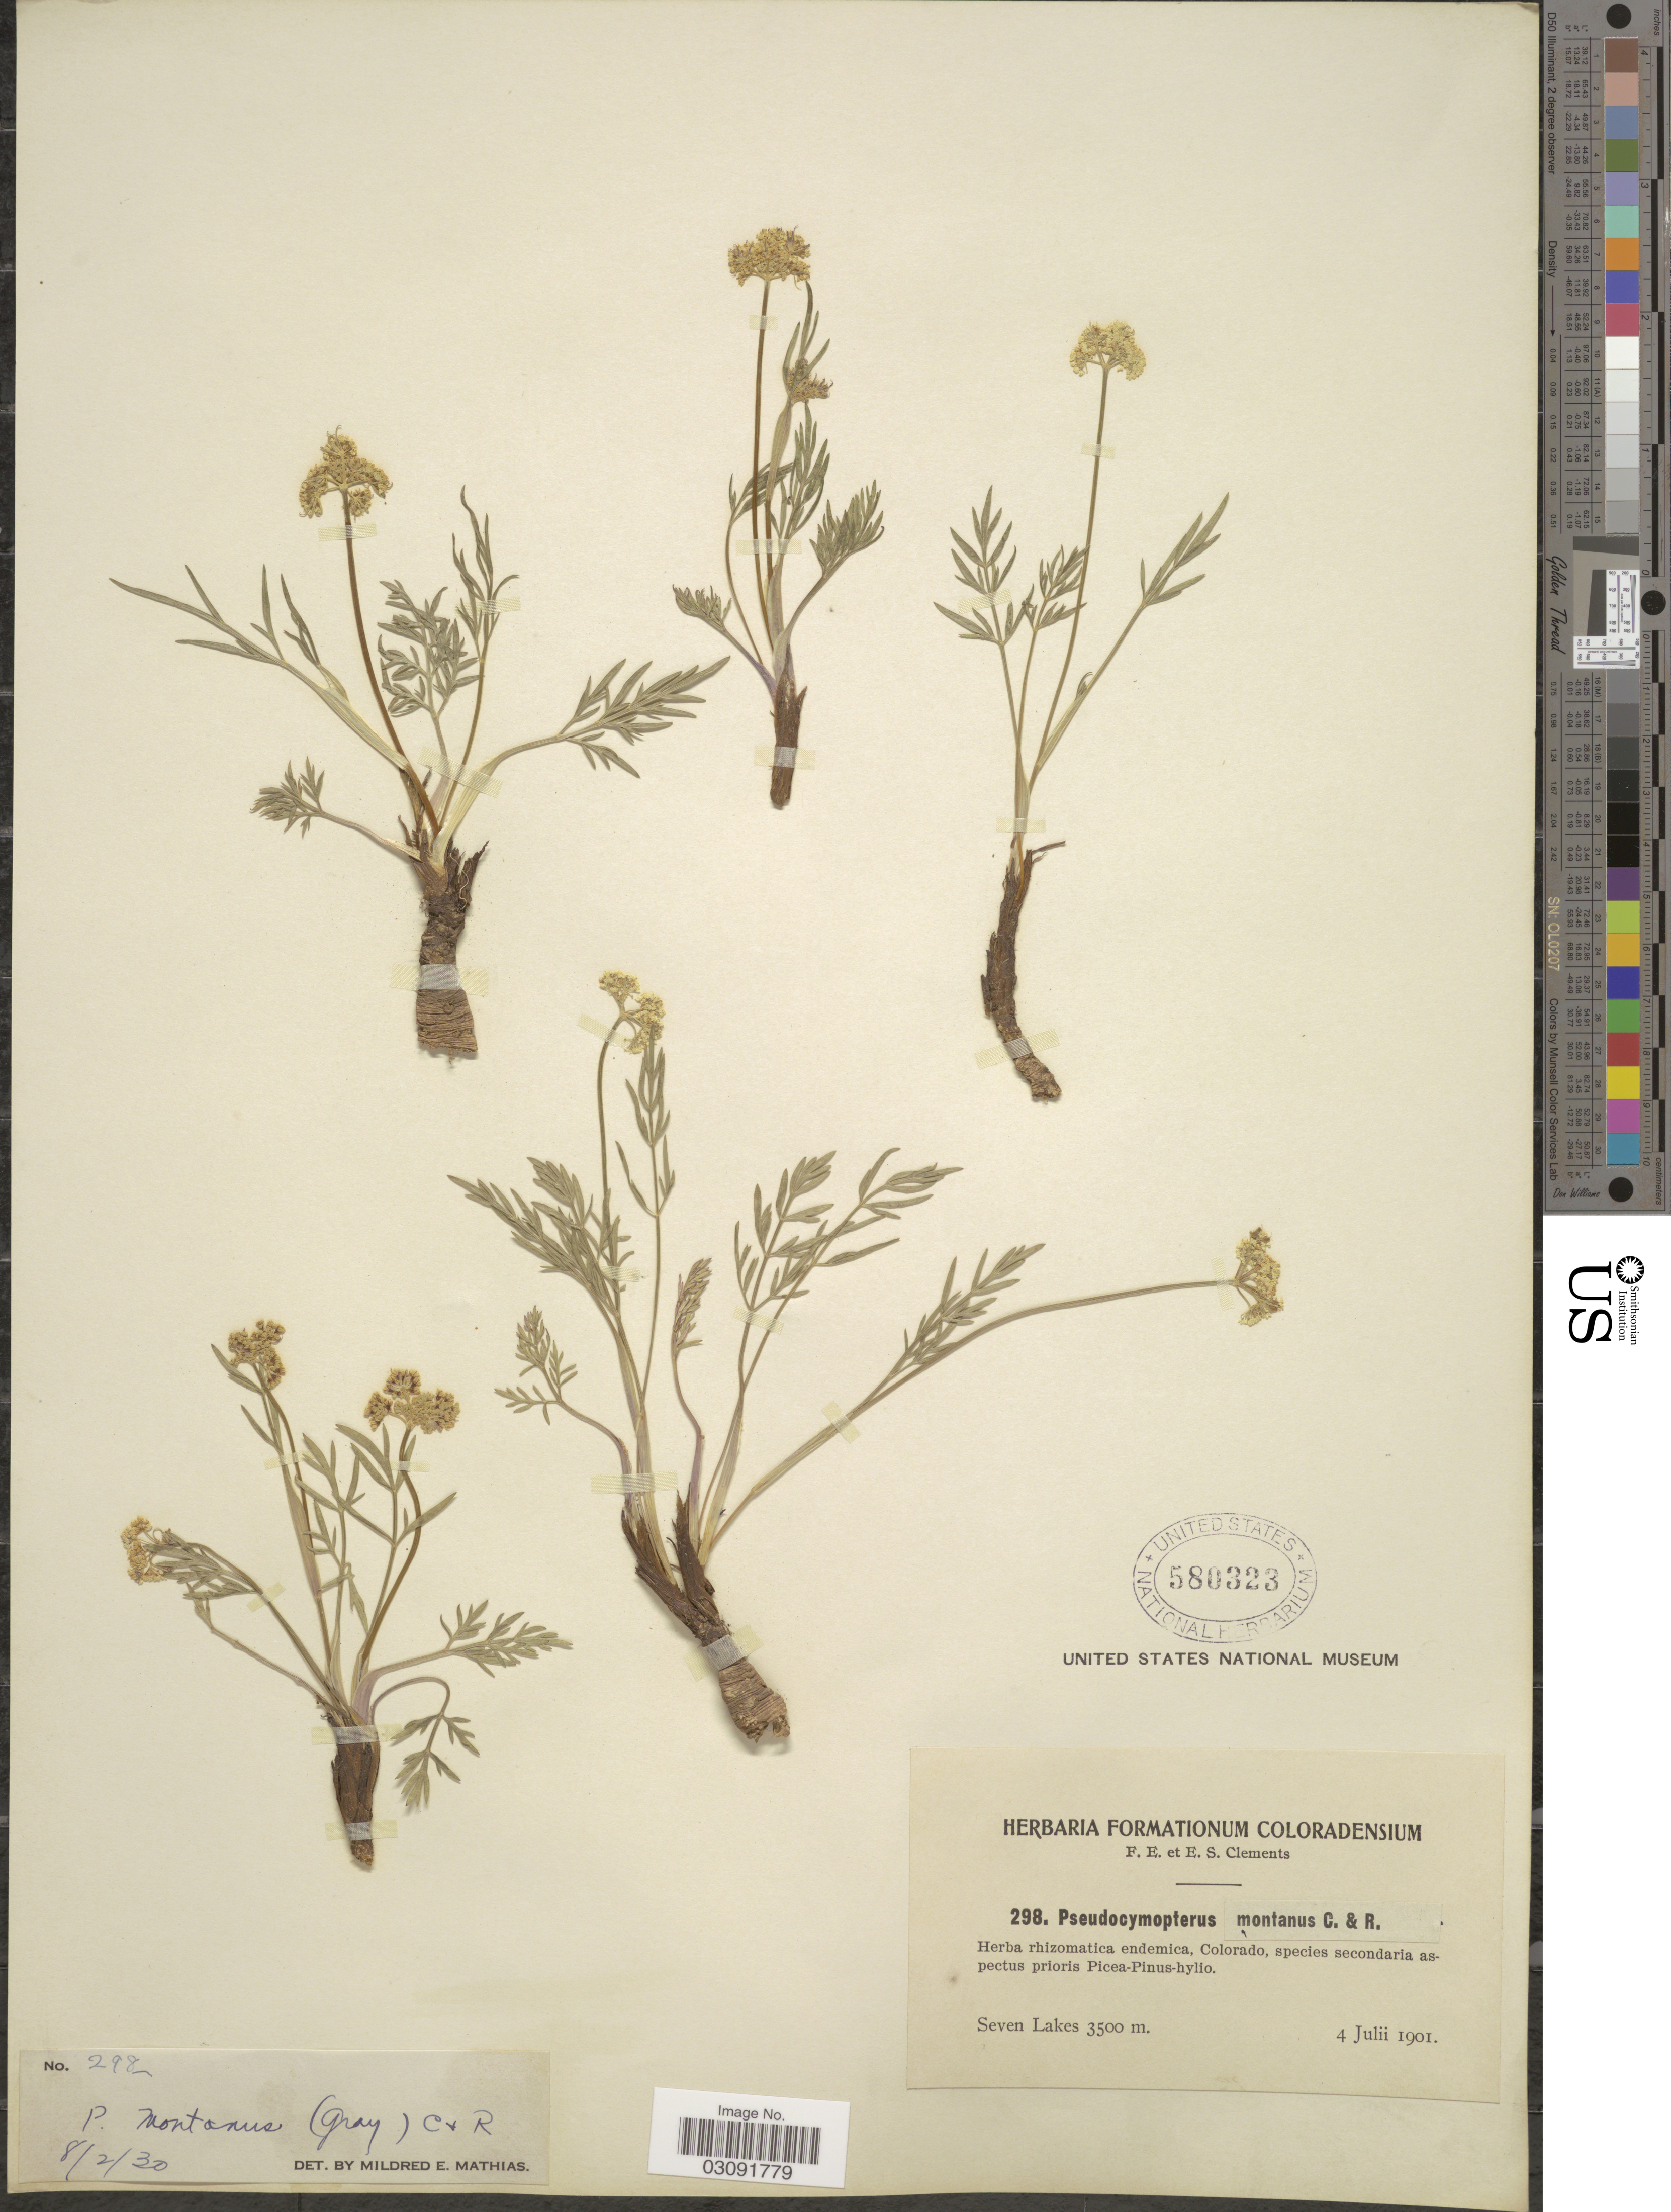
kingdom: Plantae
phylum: Tracheophyta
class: Magnoliopsida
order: Apiales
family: Apiaceae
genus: Pseudocymopterus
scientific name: Pseudocymopterus montanus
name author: (A. Gray) J.M. Coult. & Rose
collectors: F. E. Clements & E. S. Clements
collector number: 298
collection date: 1901-07-04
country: United States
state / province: Colorado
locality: Seven Lakes.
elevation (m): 3500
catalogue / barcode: US 580323